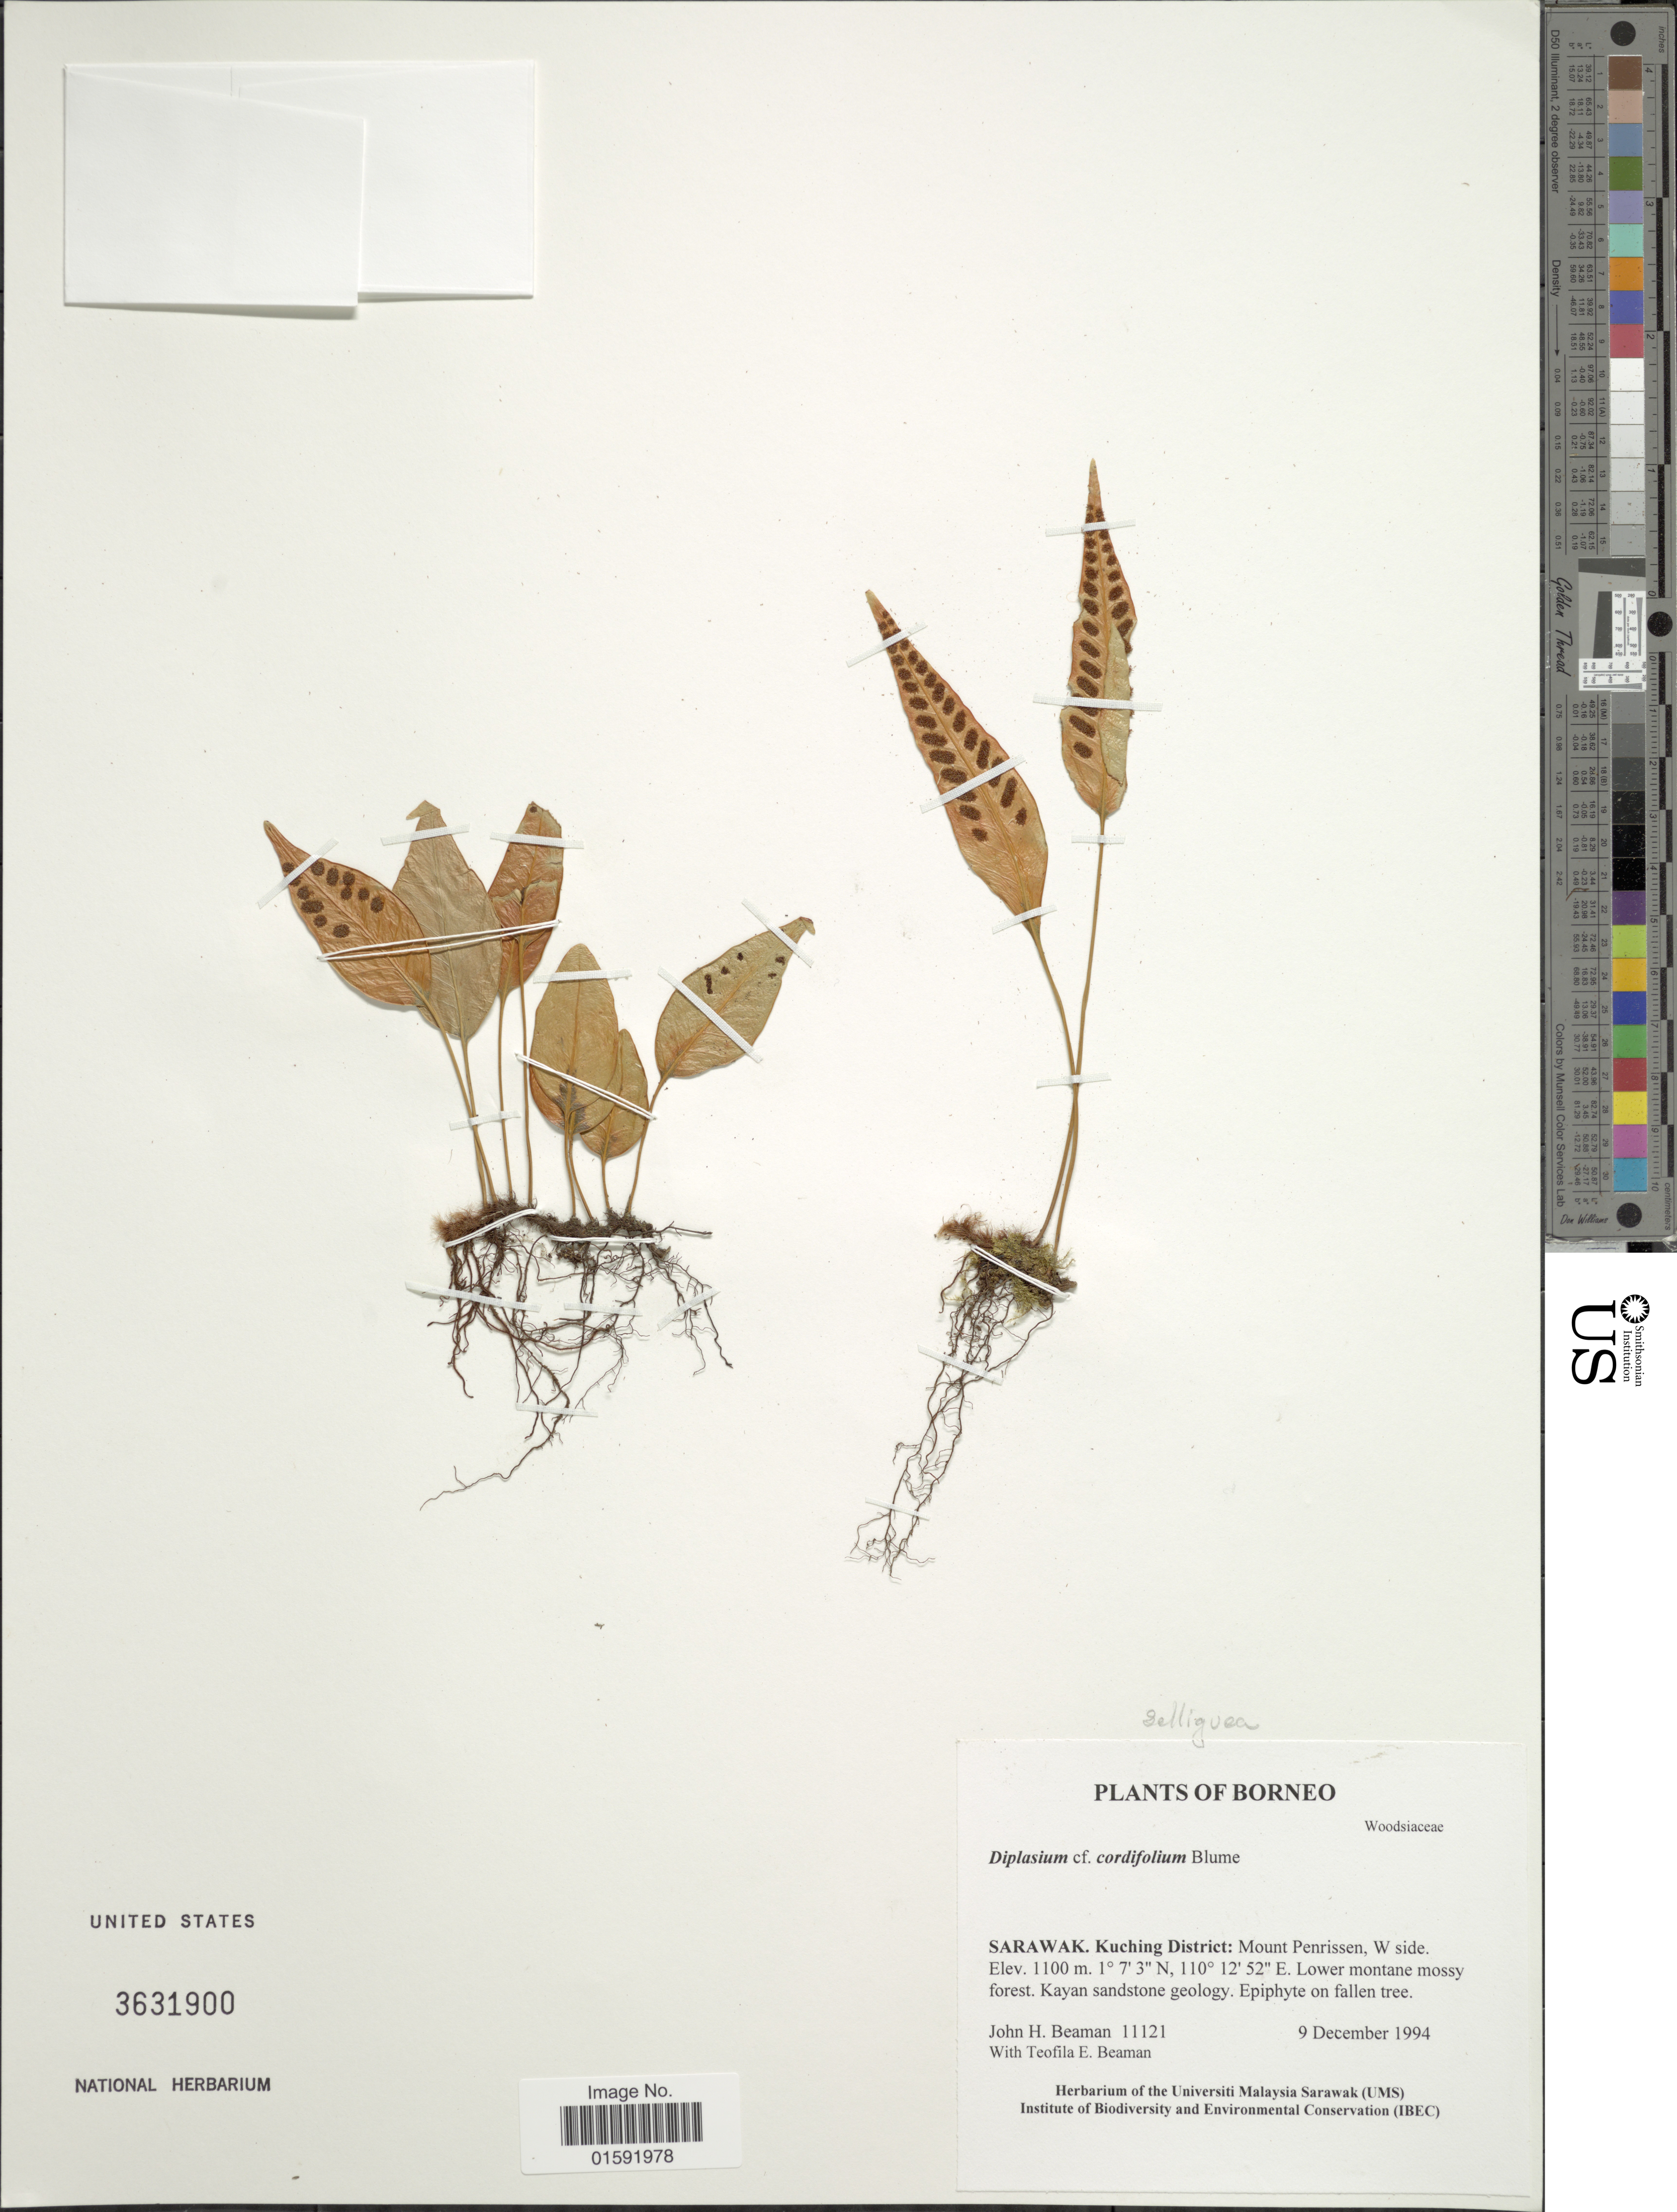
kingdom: Plantae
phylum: Tracheophyta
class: Polypodiopsida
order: Polypodiales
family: Polypodiaceae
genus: Selliguea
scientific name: Selliguea sp.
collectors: J. H. Beaman & T. E. Beaman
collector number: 11121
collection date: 1994-12-09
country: Malaysia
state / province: Sarawak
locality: Kuching District: Mount Penrissen, W side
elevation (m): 1100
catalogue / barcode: US 3631900